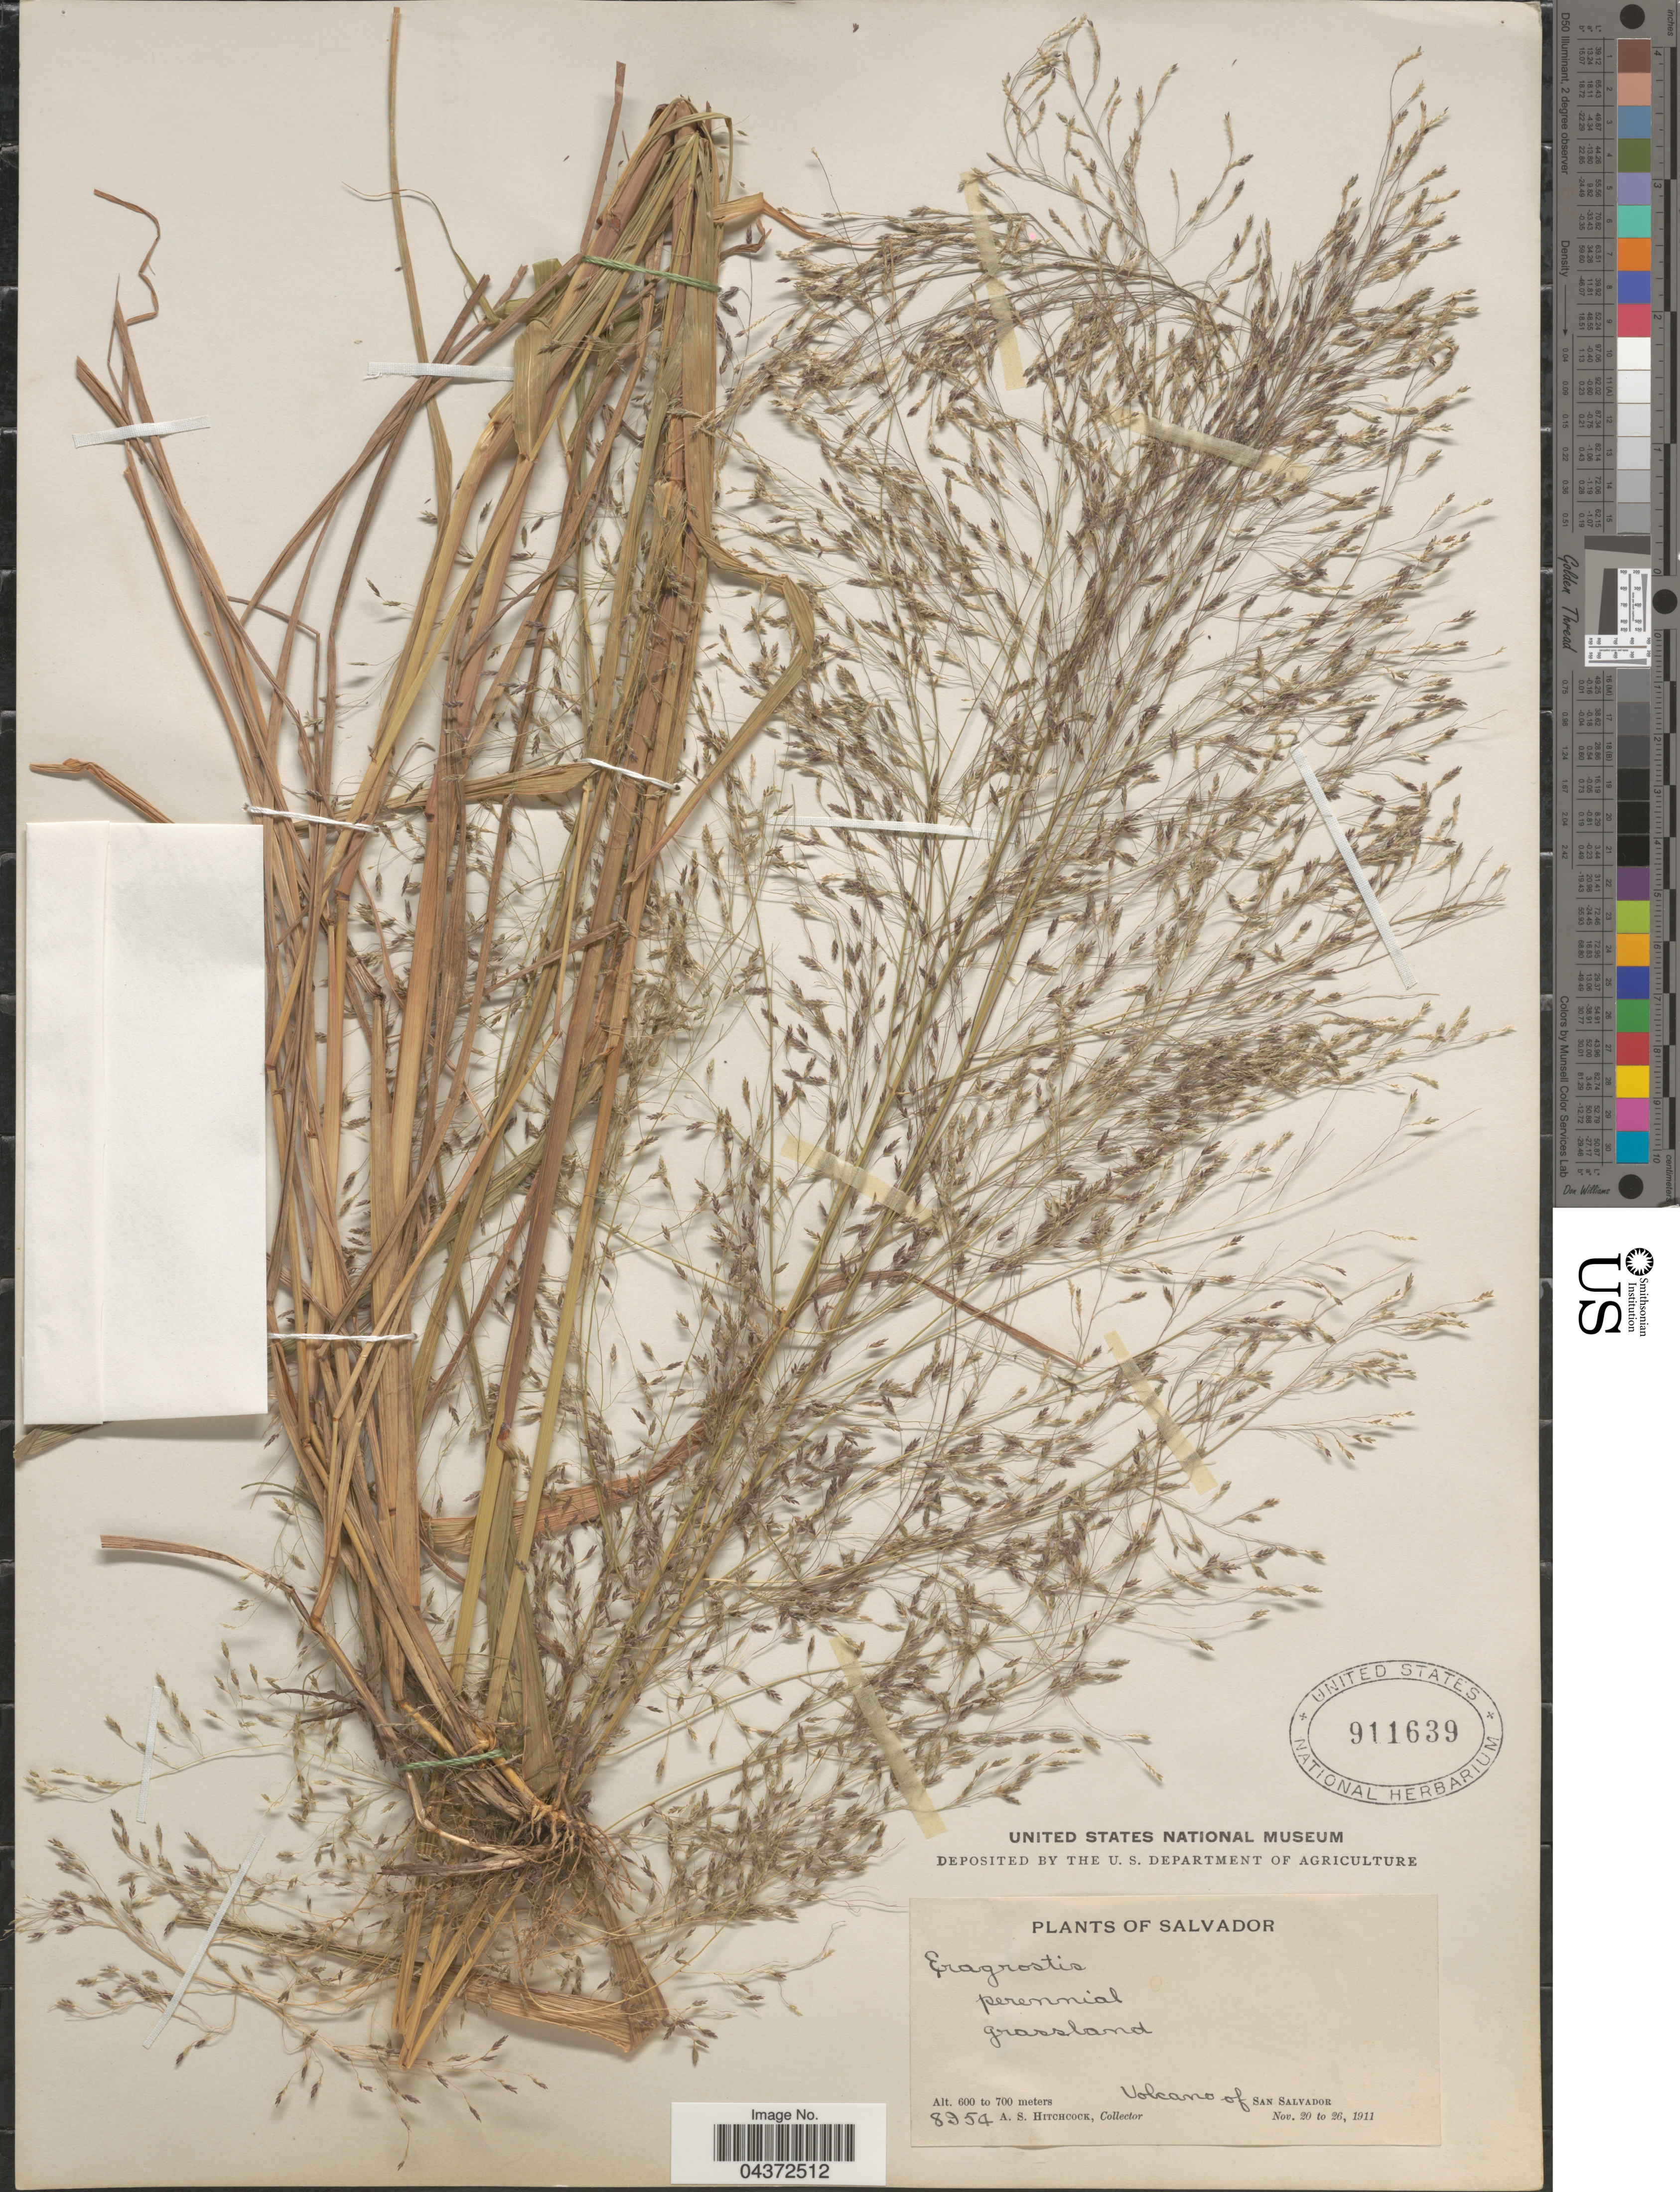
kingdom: Plantae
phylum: Tracheophyta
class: Liliopsida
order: Poales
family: Poaceae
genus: Eragrostis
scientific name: Eragrostis glandulosa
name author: L.H. Harv.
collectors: A. S. Hitchcock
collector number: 8954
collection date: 1911-11-20/1911-11-26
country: El Salvador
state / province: San Salvador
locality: Salvador. Volcano of San Salvador.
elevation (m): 600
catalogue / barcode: US 911639